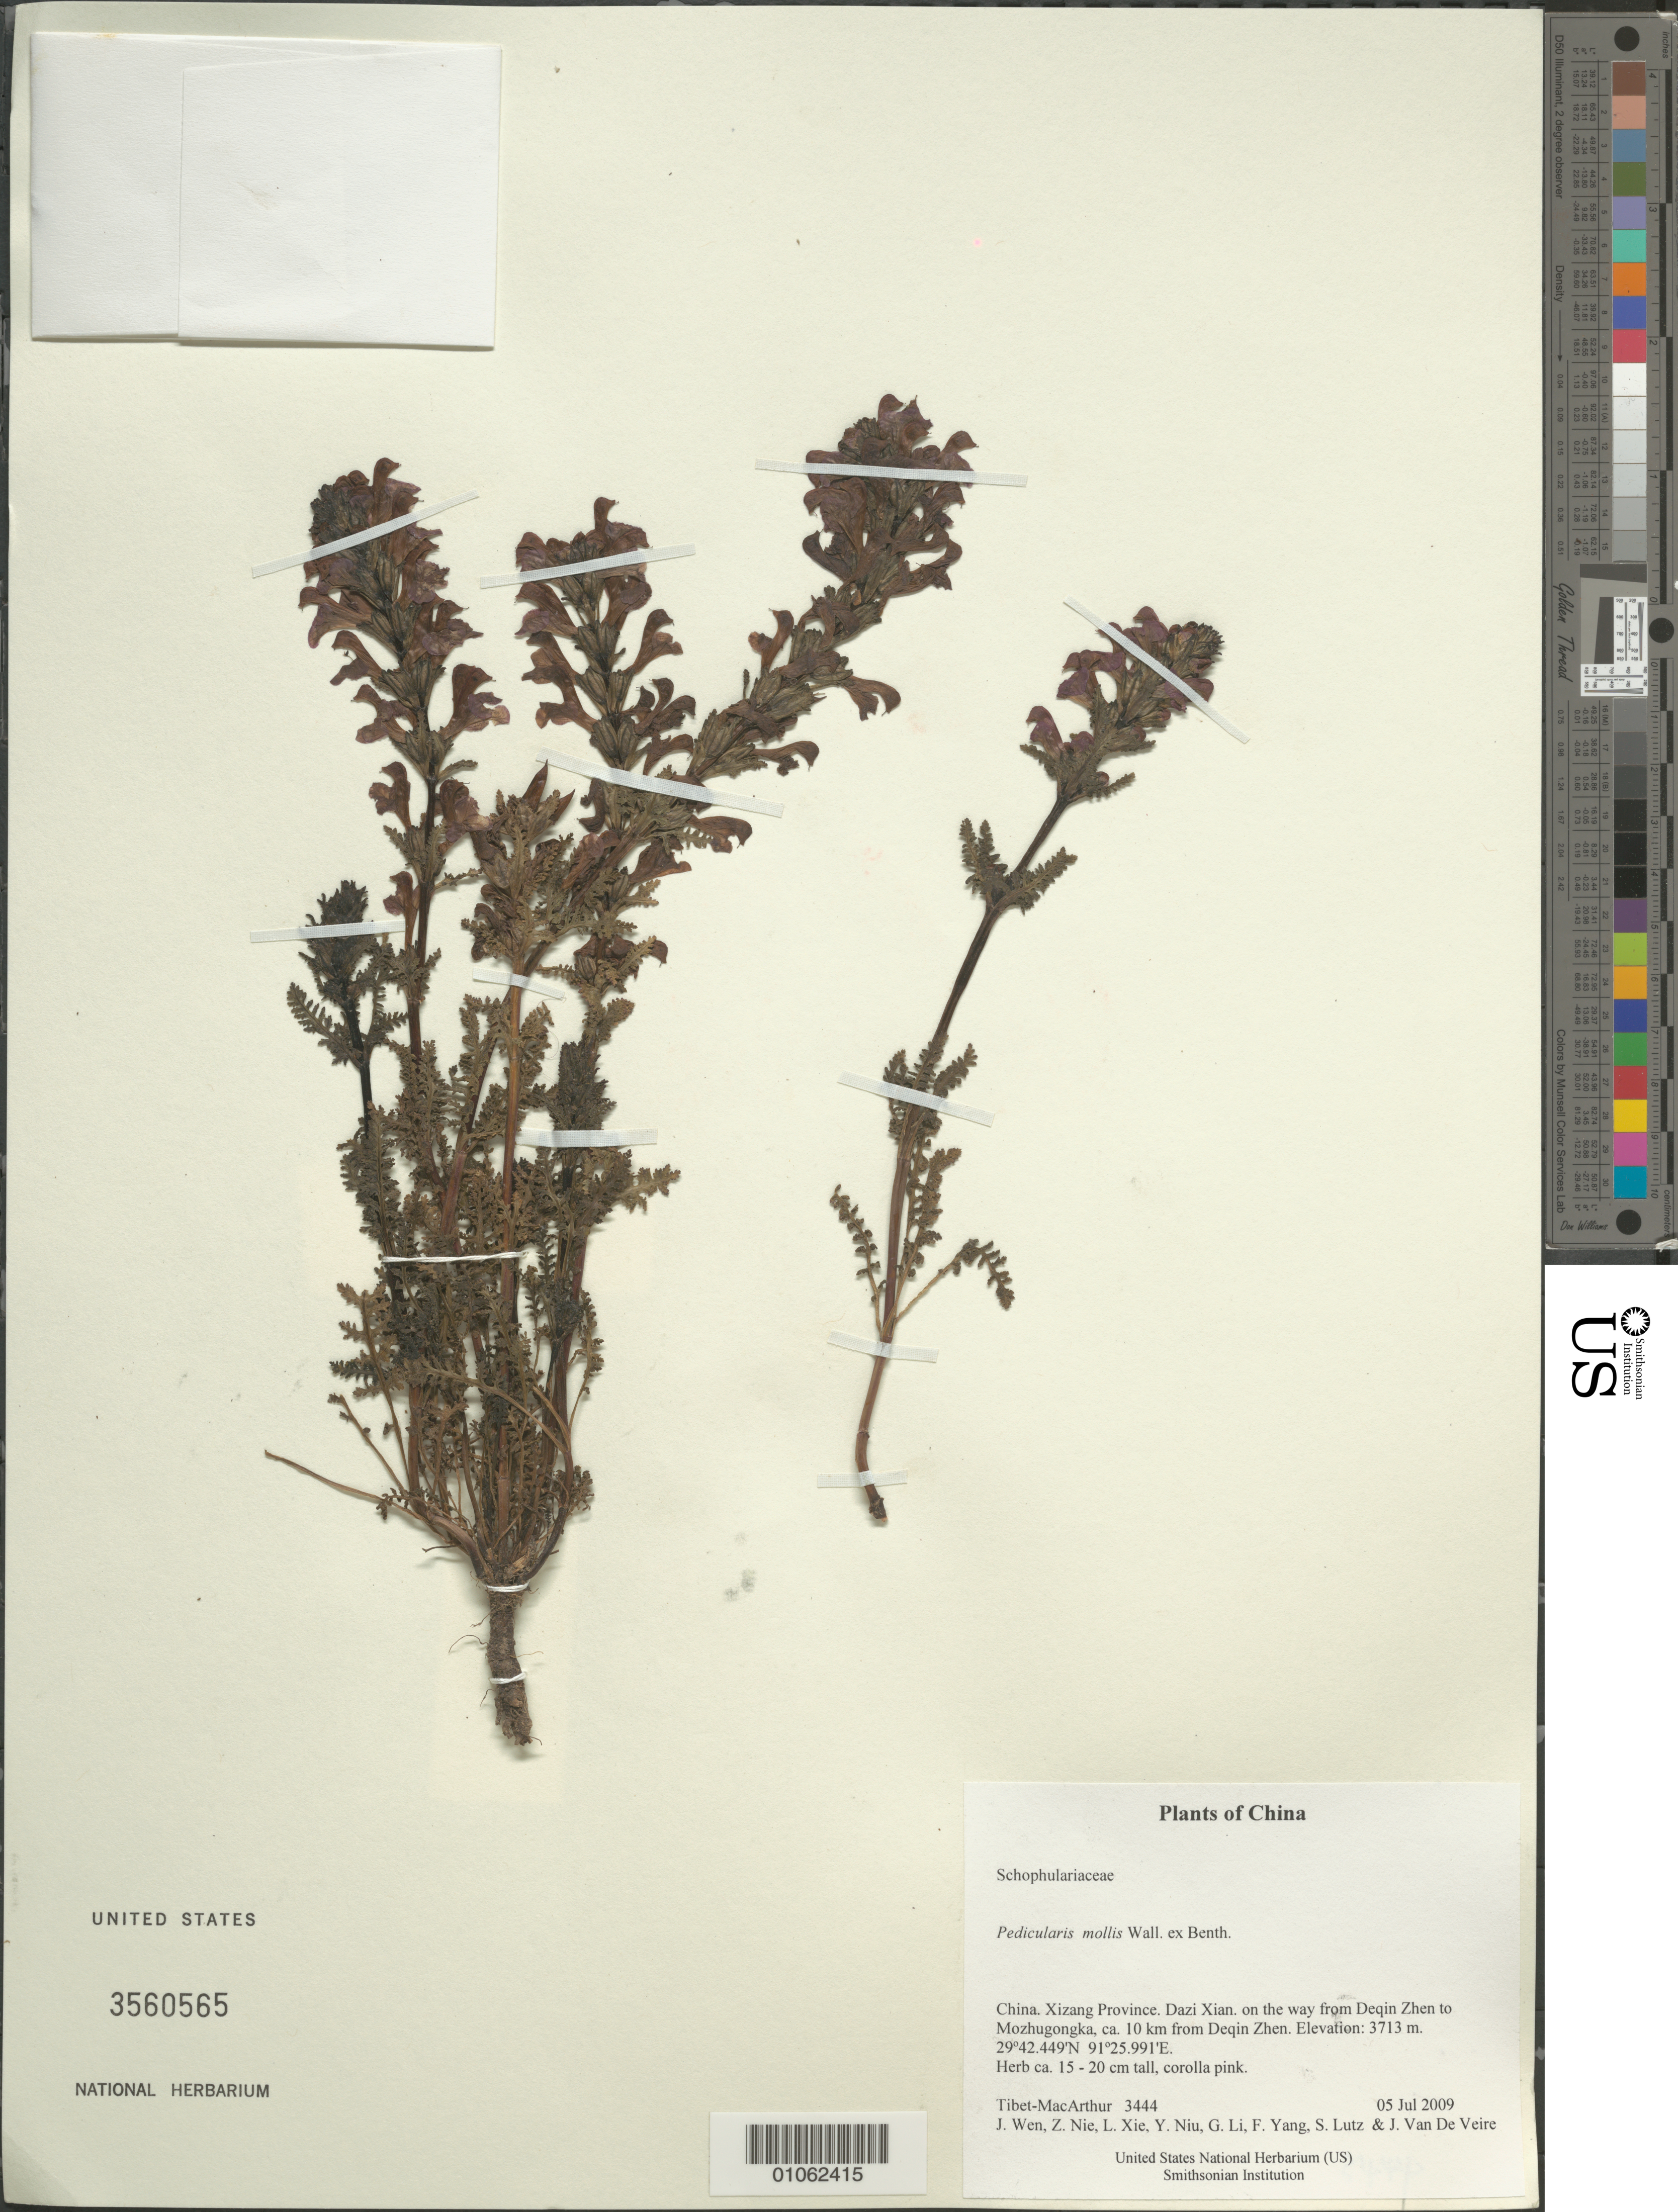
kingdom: Plantae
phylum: Tracheophyta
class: Magnoliopsida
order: Lamiales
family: Orobanchaceae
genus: Pedicularis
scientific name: Pedicularis mollis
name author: Wall. ex Benth.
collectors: Tibet-MacArthur, J. Wen, Z. Nie, L. Xie, Y. Niu, G. Li, F. Yang, S. Lutz & J. Van De Veire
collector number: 3444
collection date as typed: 05 Jul 2009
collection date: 2009-07-05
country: China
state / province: Xizang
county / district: Dazi Xian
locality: on the way from Deqin Zhen to Mozhugongka, ca. 10 km from Deqin Zhen.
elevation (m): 3713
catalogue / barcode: US 3560565